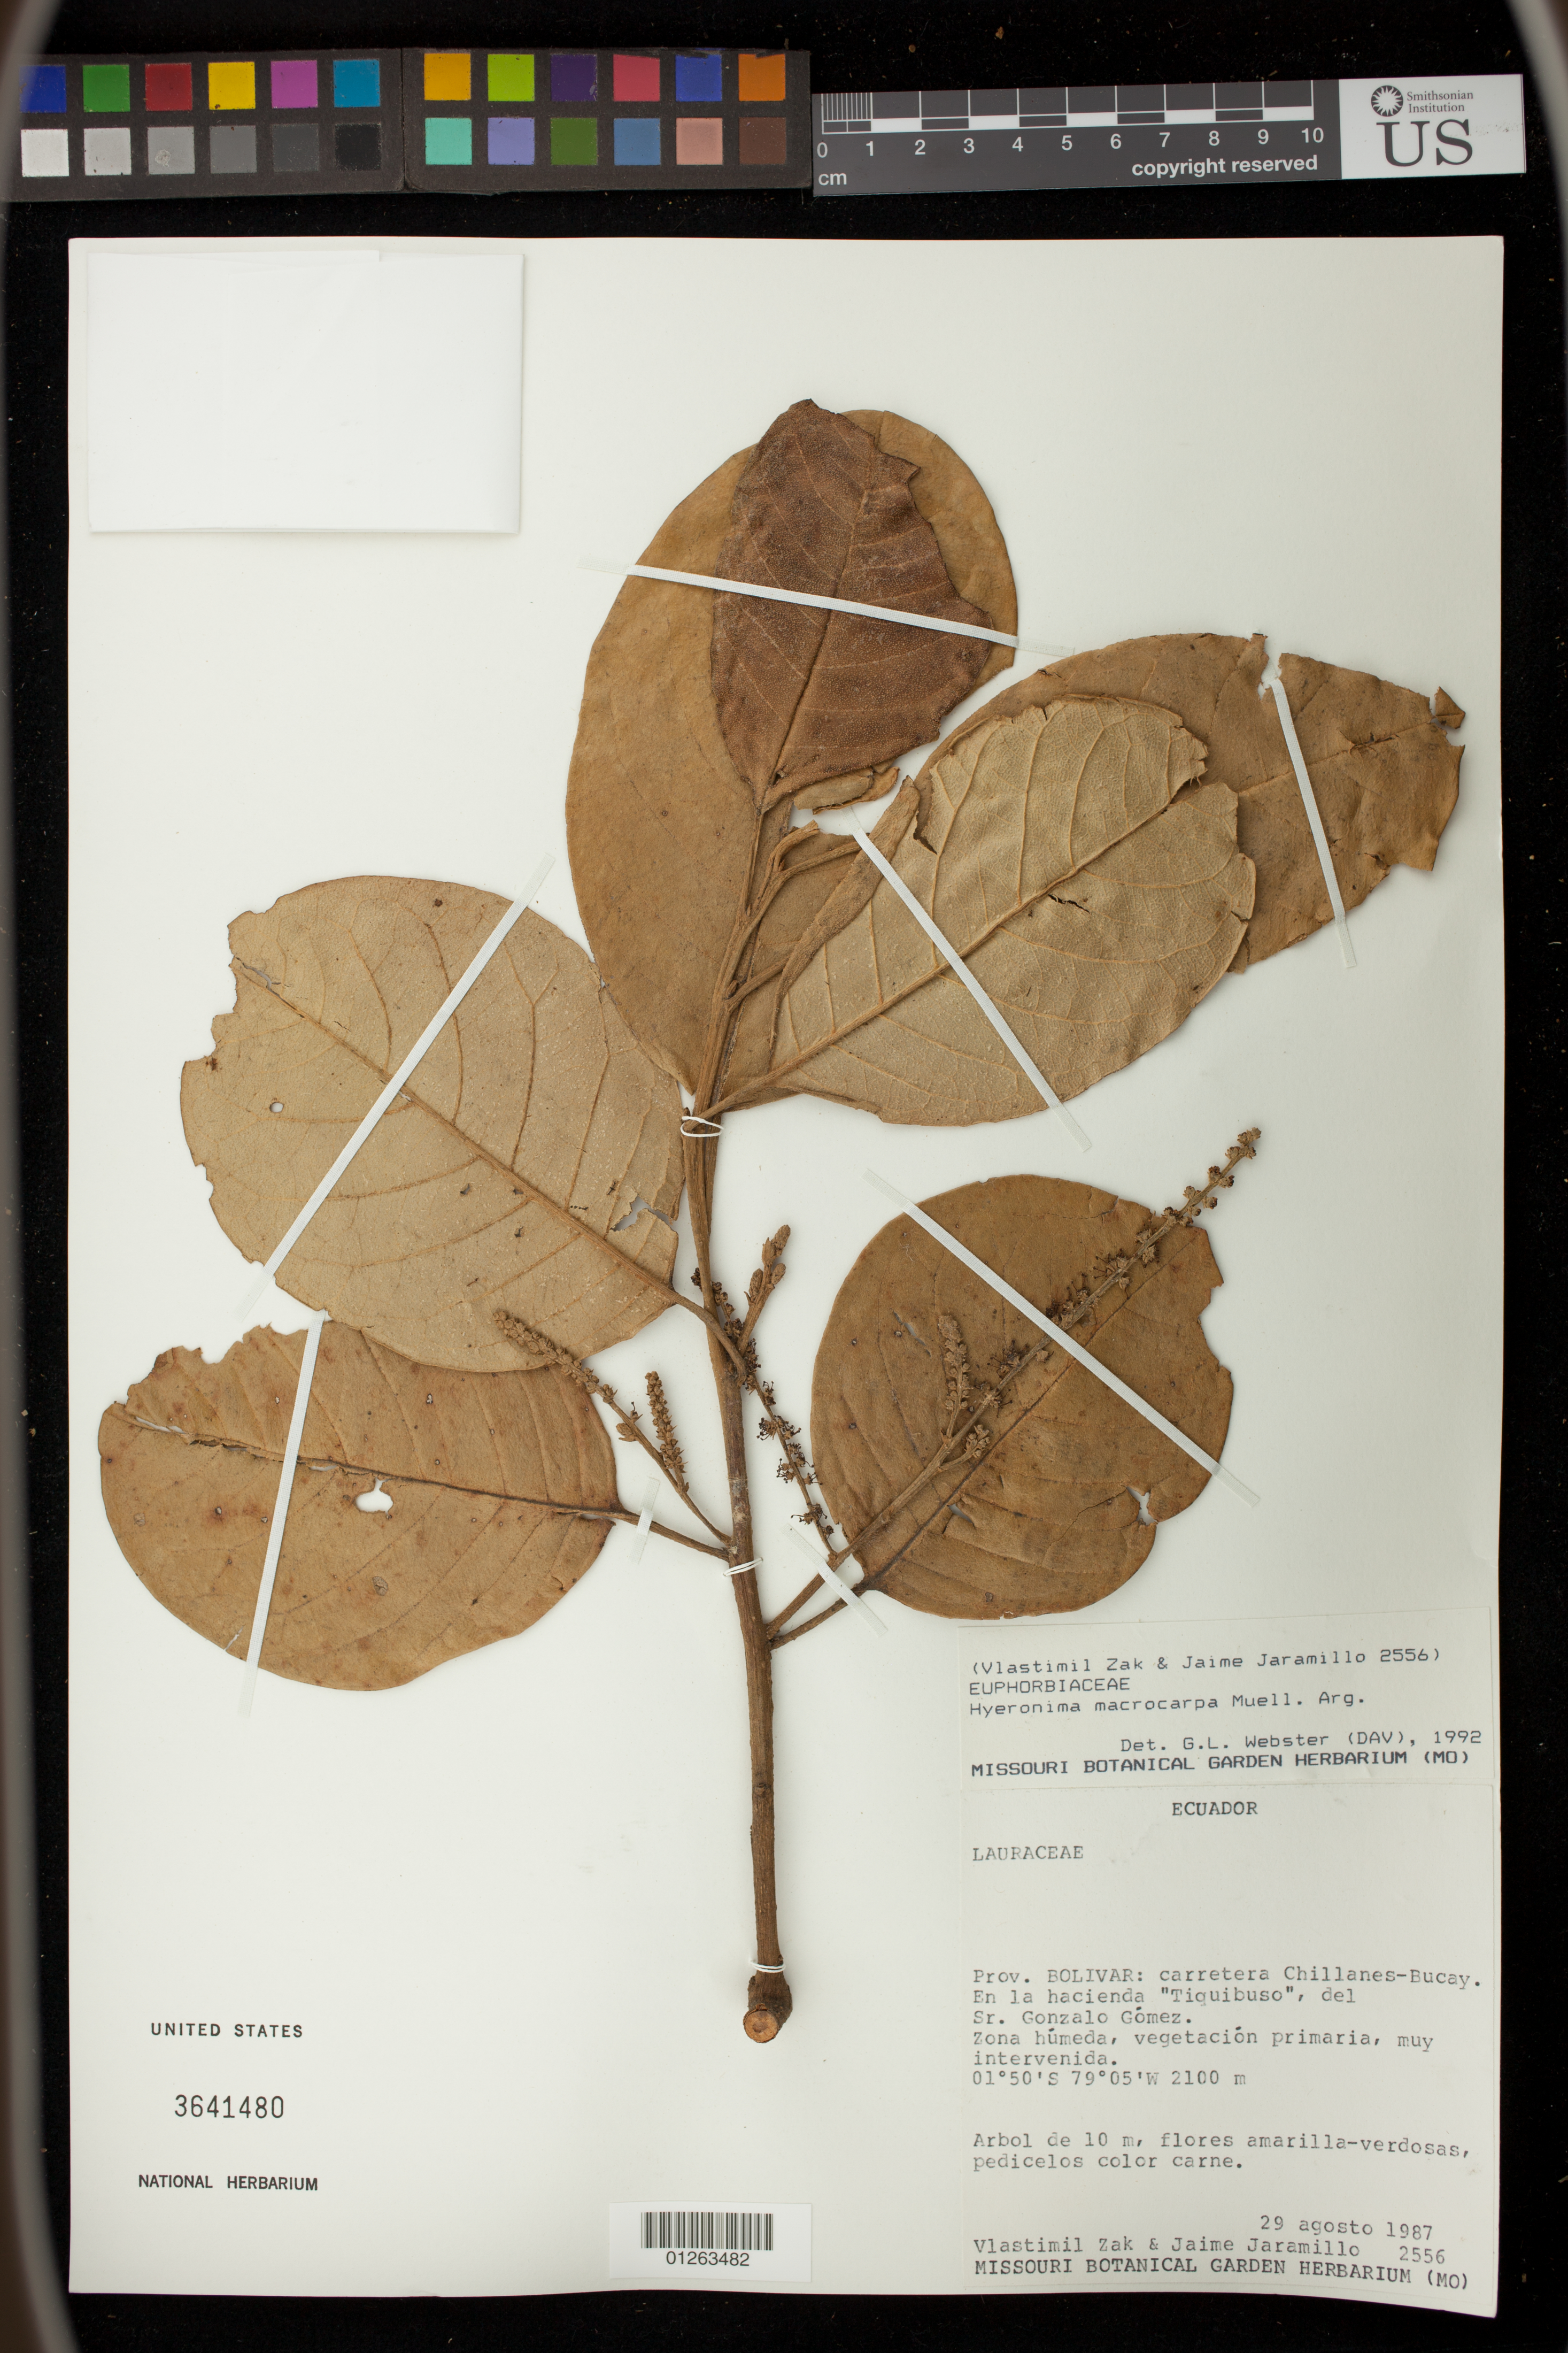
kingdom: Plantae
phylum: Tracheophyta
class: Magnoliopsida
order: Malpighiales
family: Phyllanthaceae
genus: Hieronyma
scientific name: Hieronyma macrocarpa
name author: (Müll. Arg.) Pax & K. Hoffm.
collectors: V. Zak & R. Jaramillo M.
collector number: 2556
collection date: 1987-08-29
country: Ecuador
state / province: Bolivar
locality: carretera Chillanes-Bucay. En la hacienda "Tiquibuso", del Sr. Gonzalo Gomez.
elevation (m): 2100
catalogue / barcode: US 3641480